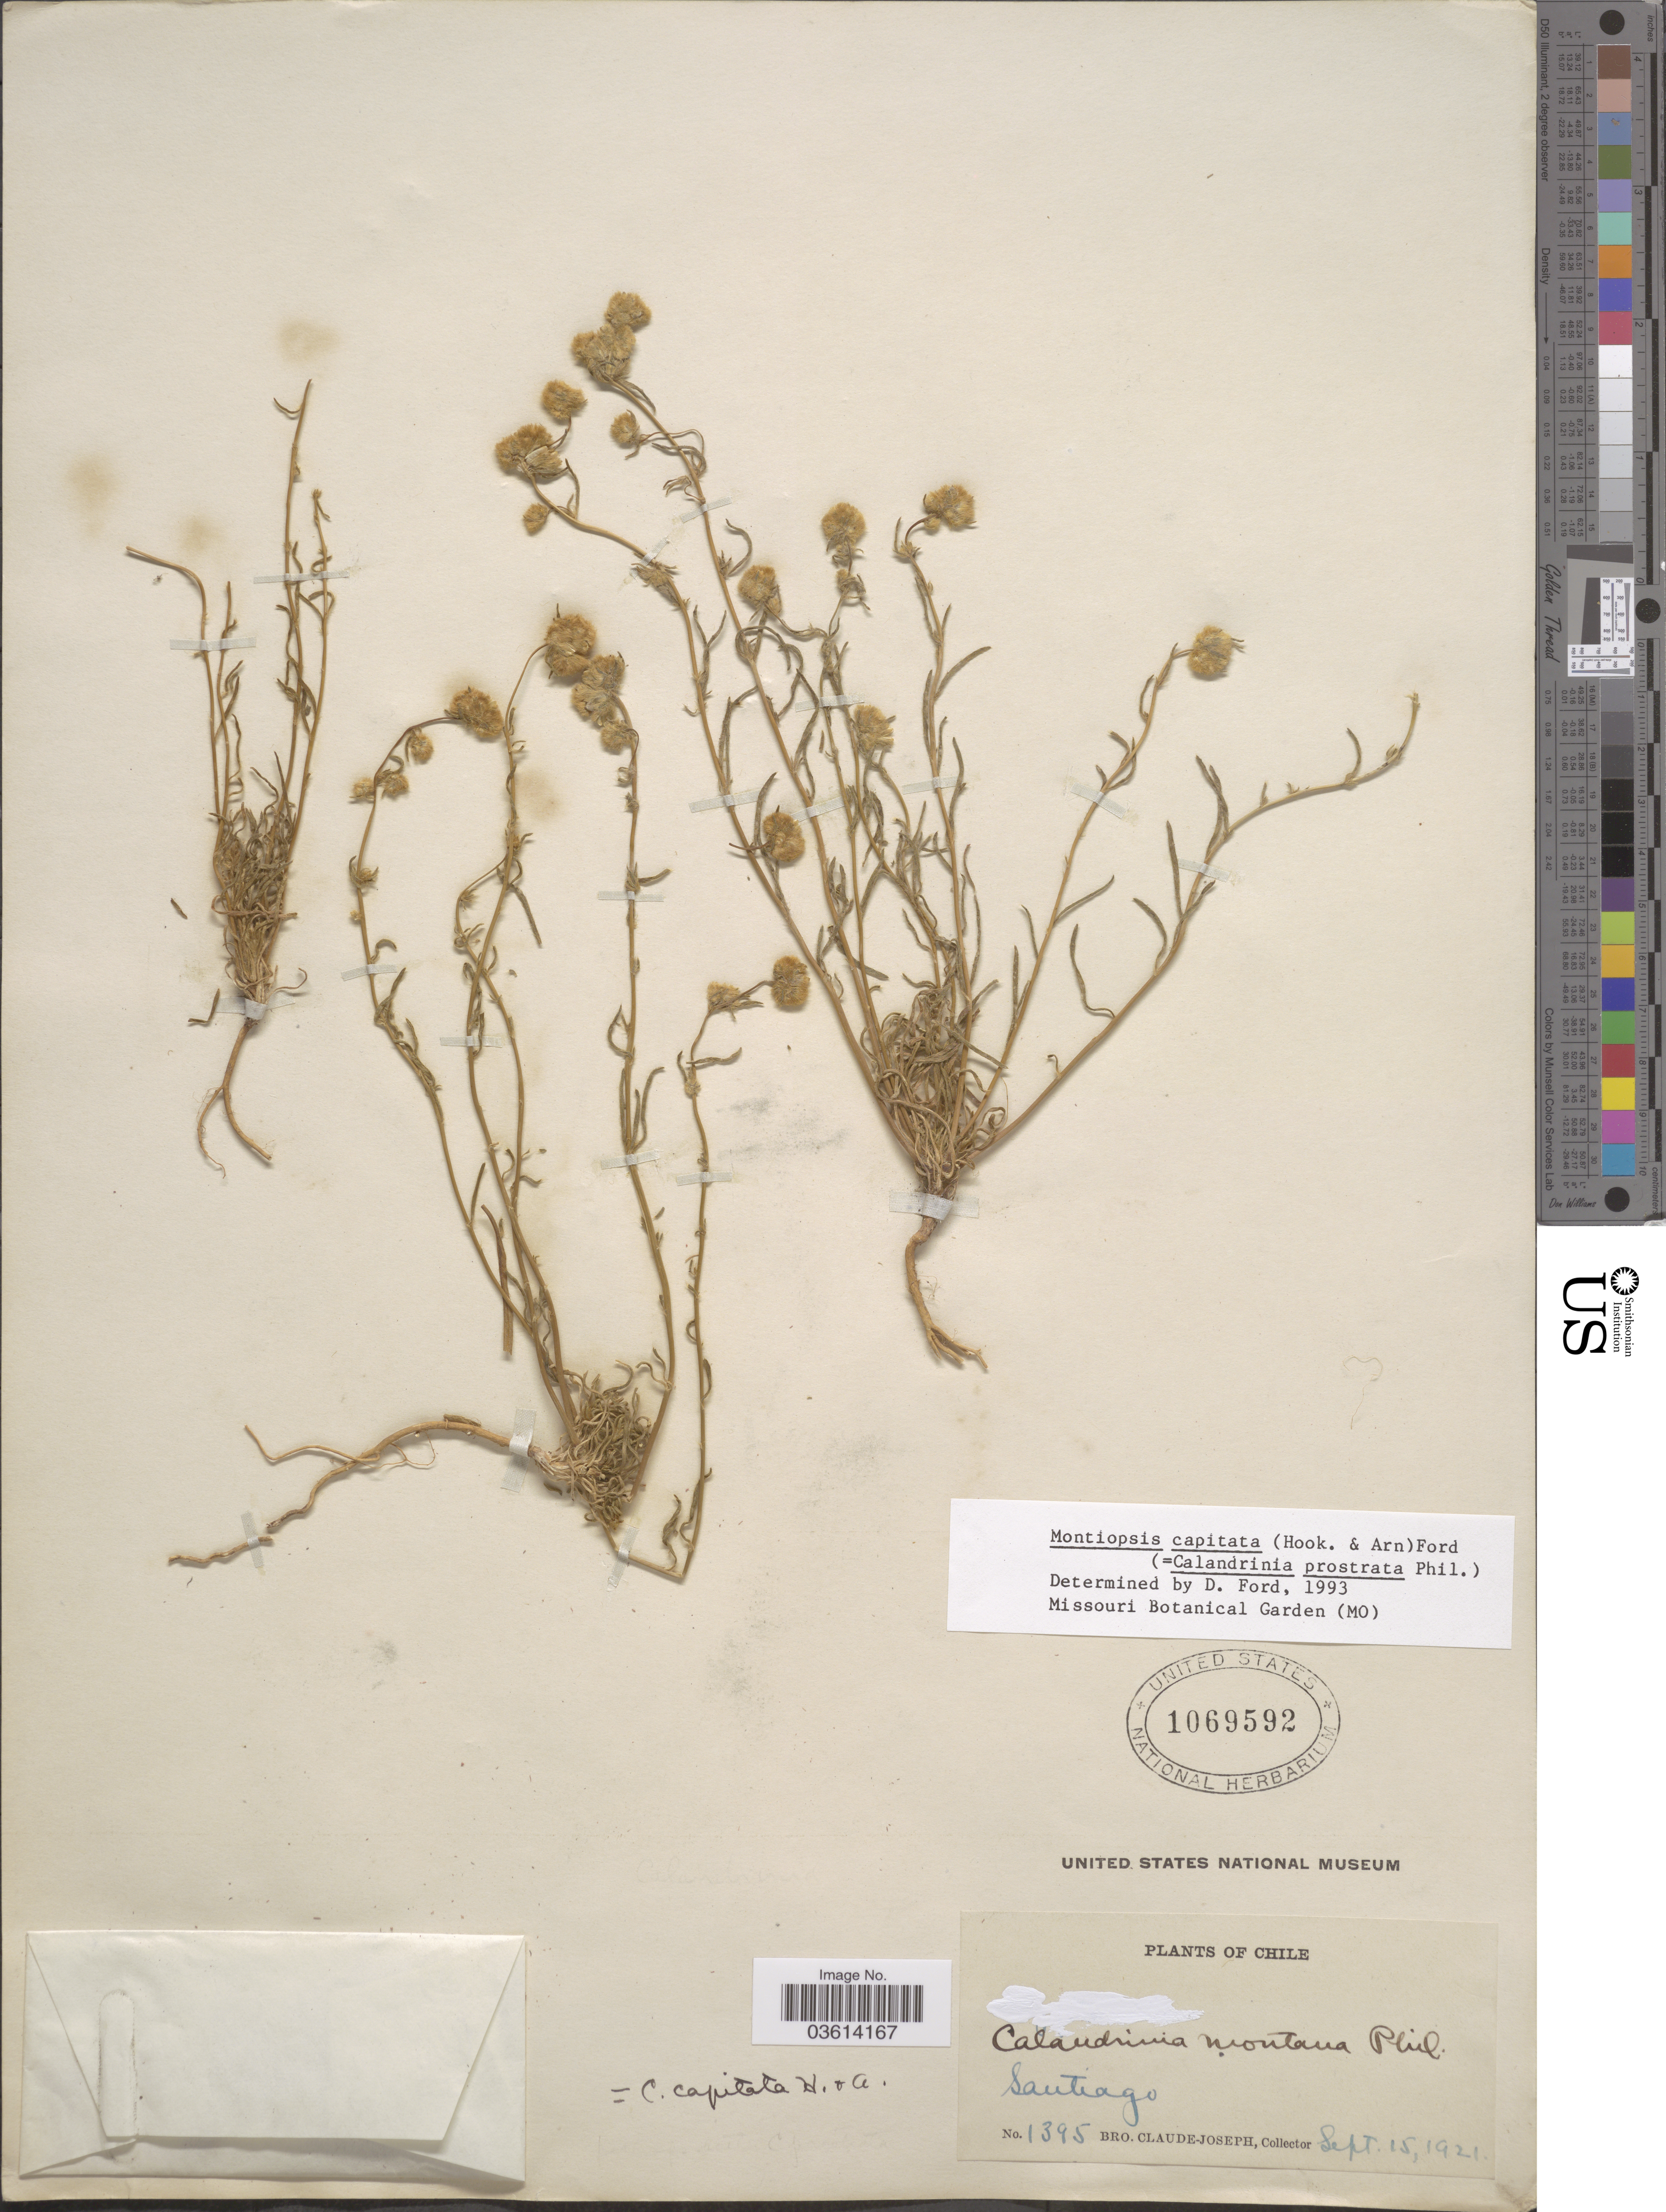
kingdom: Plantae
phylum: Tracheophyta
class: Magnoliopsida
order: Caryophyllales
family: Montiaceae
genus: Montiopsis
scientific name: Montiopsis capitata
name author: (Hook. & Arn.) D.I. Ford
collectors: Bro. Claude-Joseph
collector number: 1395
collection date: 1921-09-15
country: Chile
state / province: Región Metropolitana (RM)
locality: Santiago.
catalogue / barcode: US 1069592